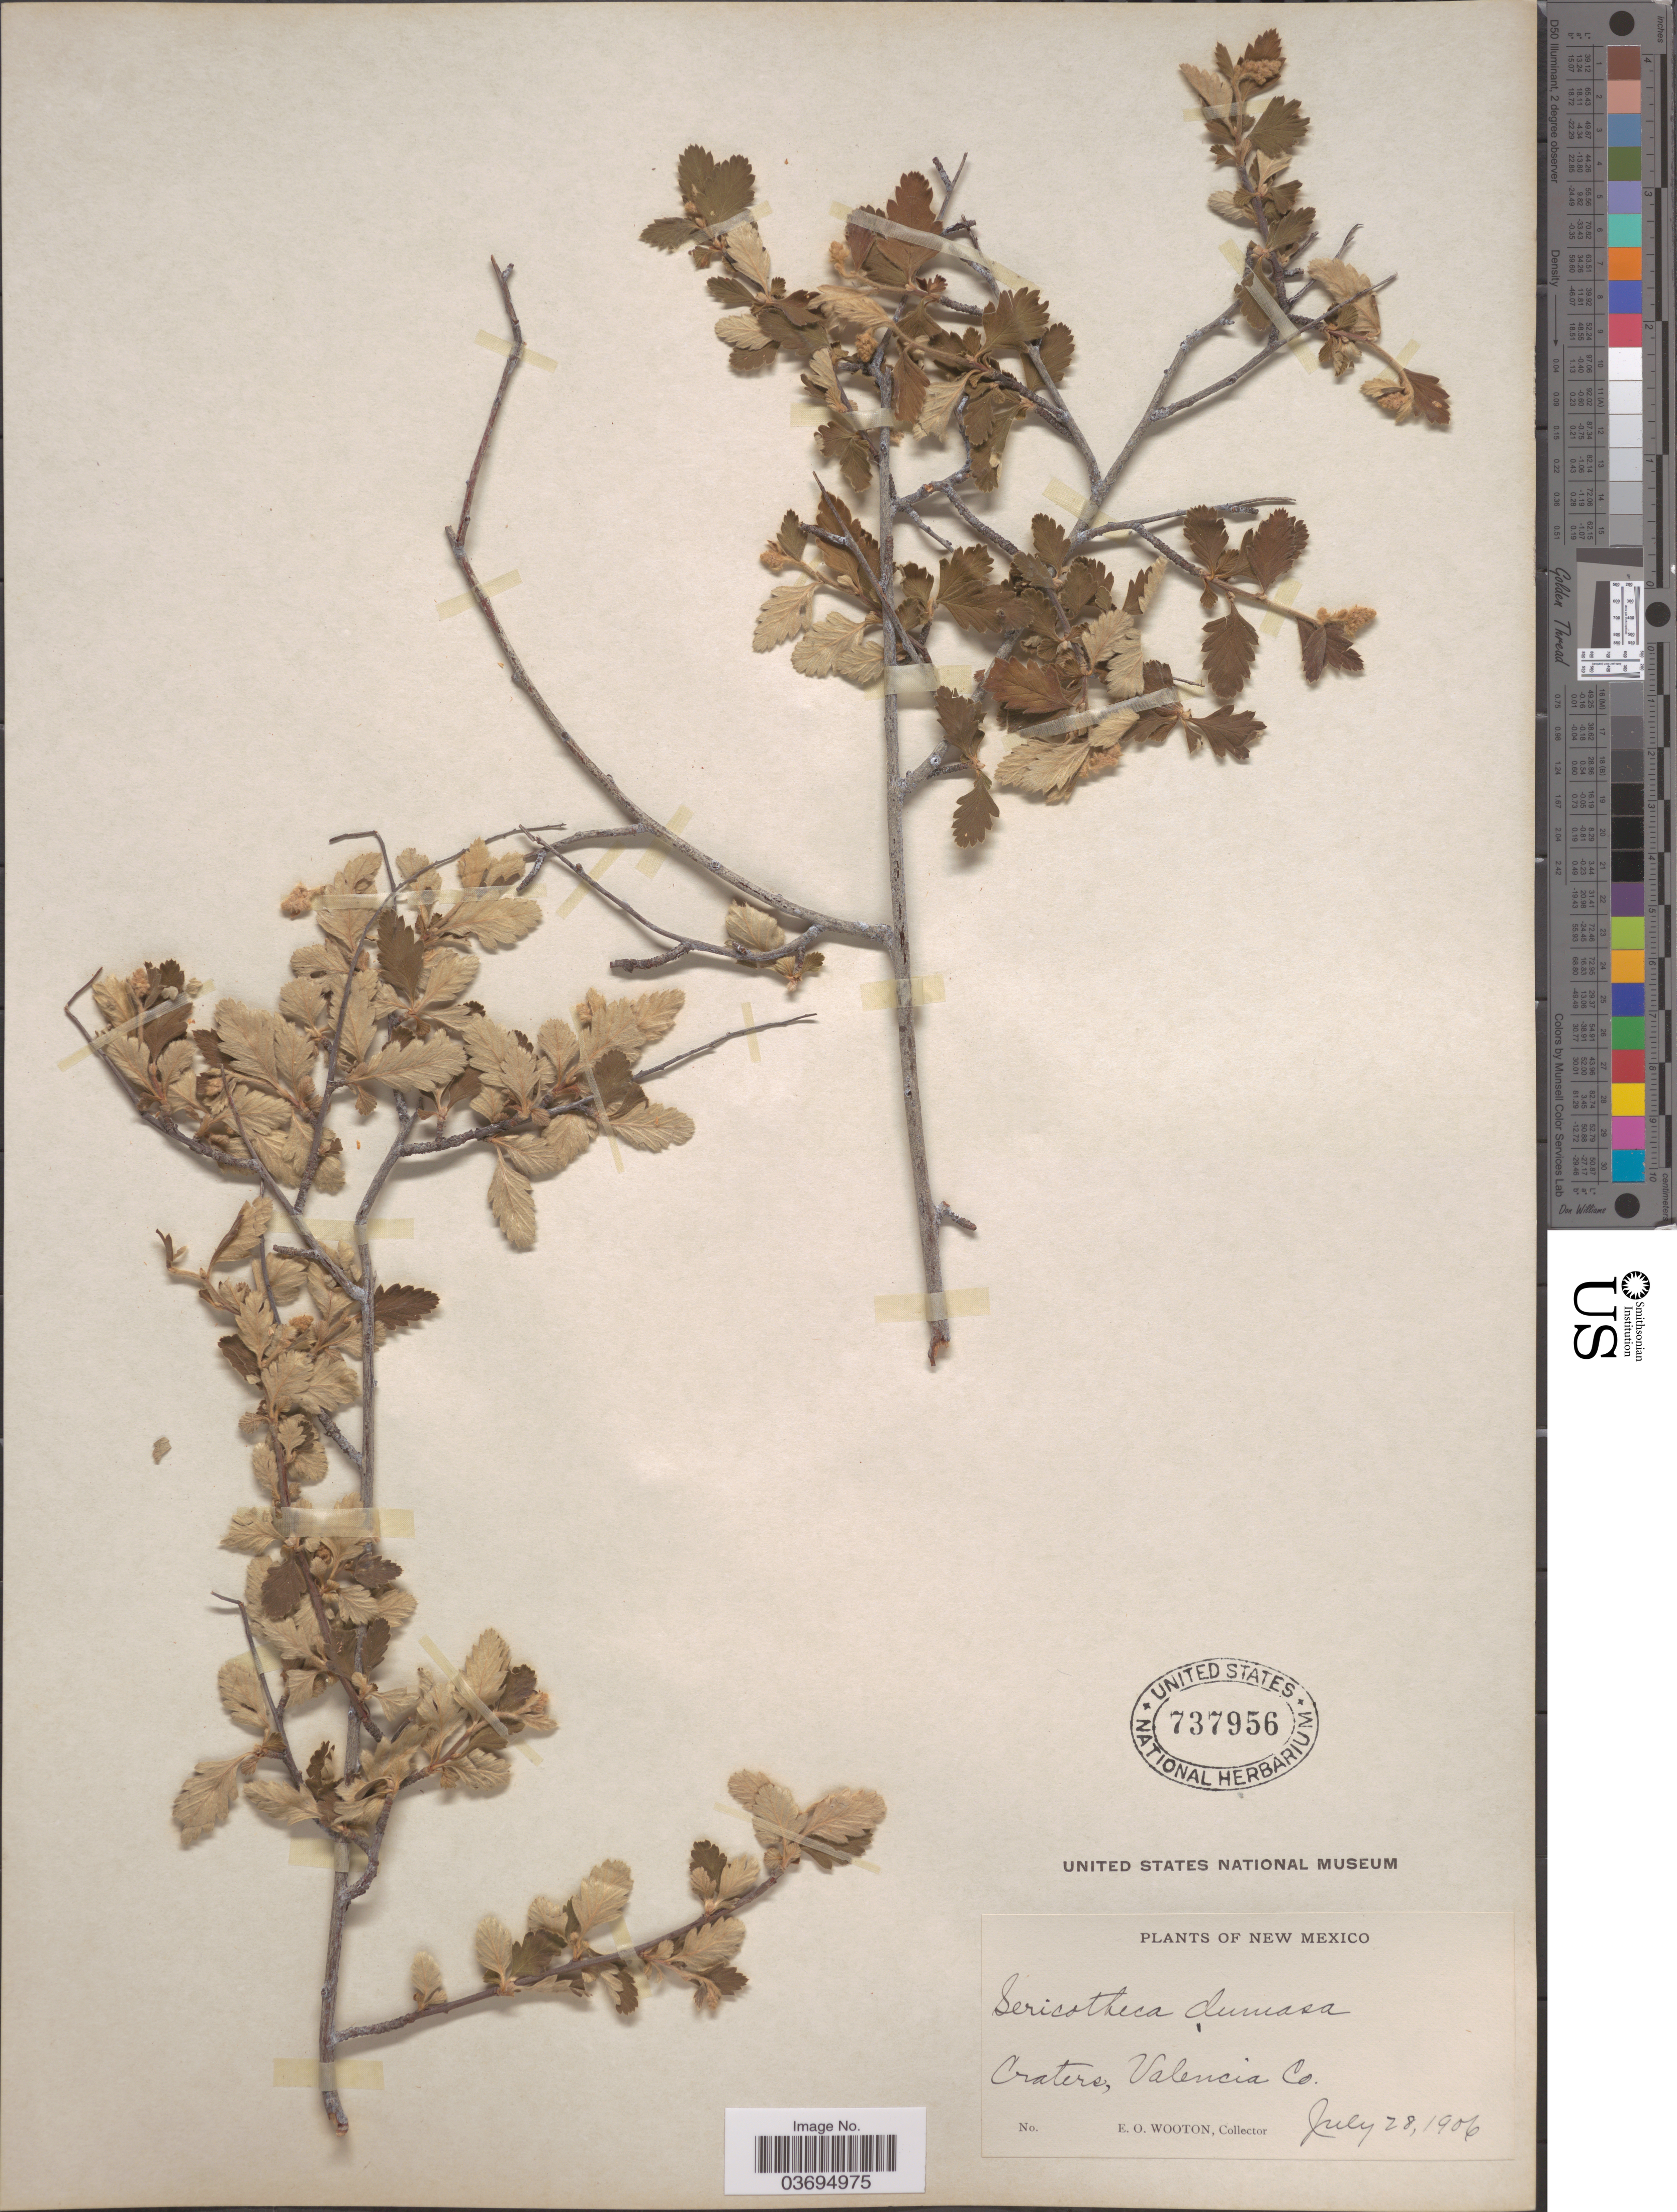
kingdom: Plantae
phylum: Tracheophyta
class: Magnoliopsida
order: Rosales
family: Rosaceae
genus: Holodiscus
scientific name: Holodiscus discolor var. dumosus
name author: Maxim. ex J.M. Coult.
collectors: E. O. Wooton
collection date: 1906-07-28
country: United States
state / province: New Mexico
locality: Craters, Valencia Co.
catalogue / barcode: US 737956